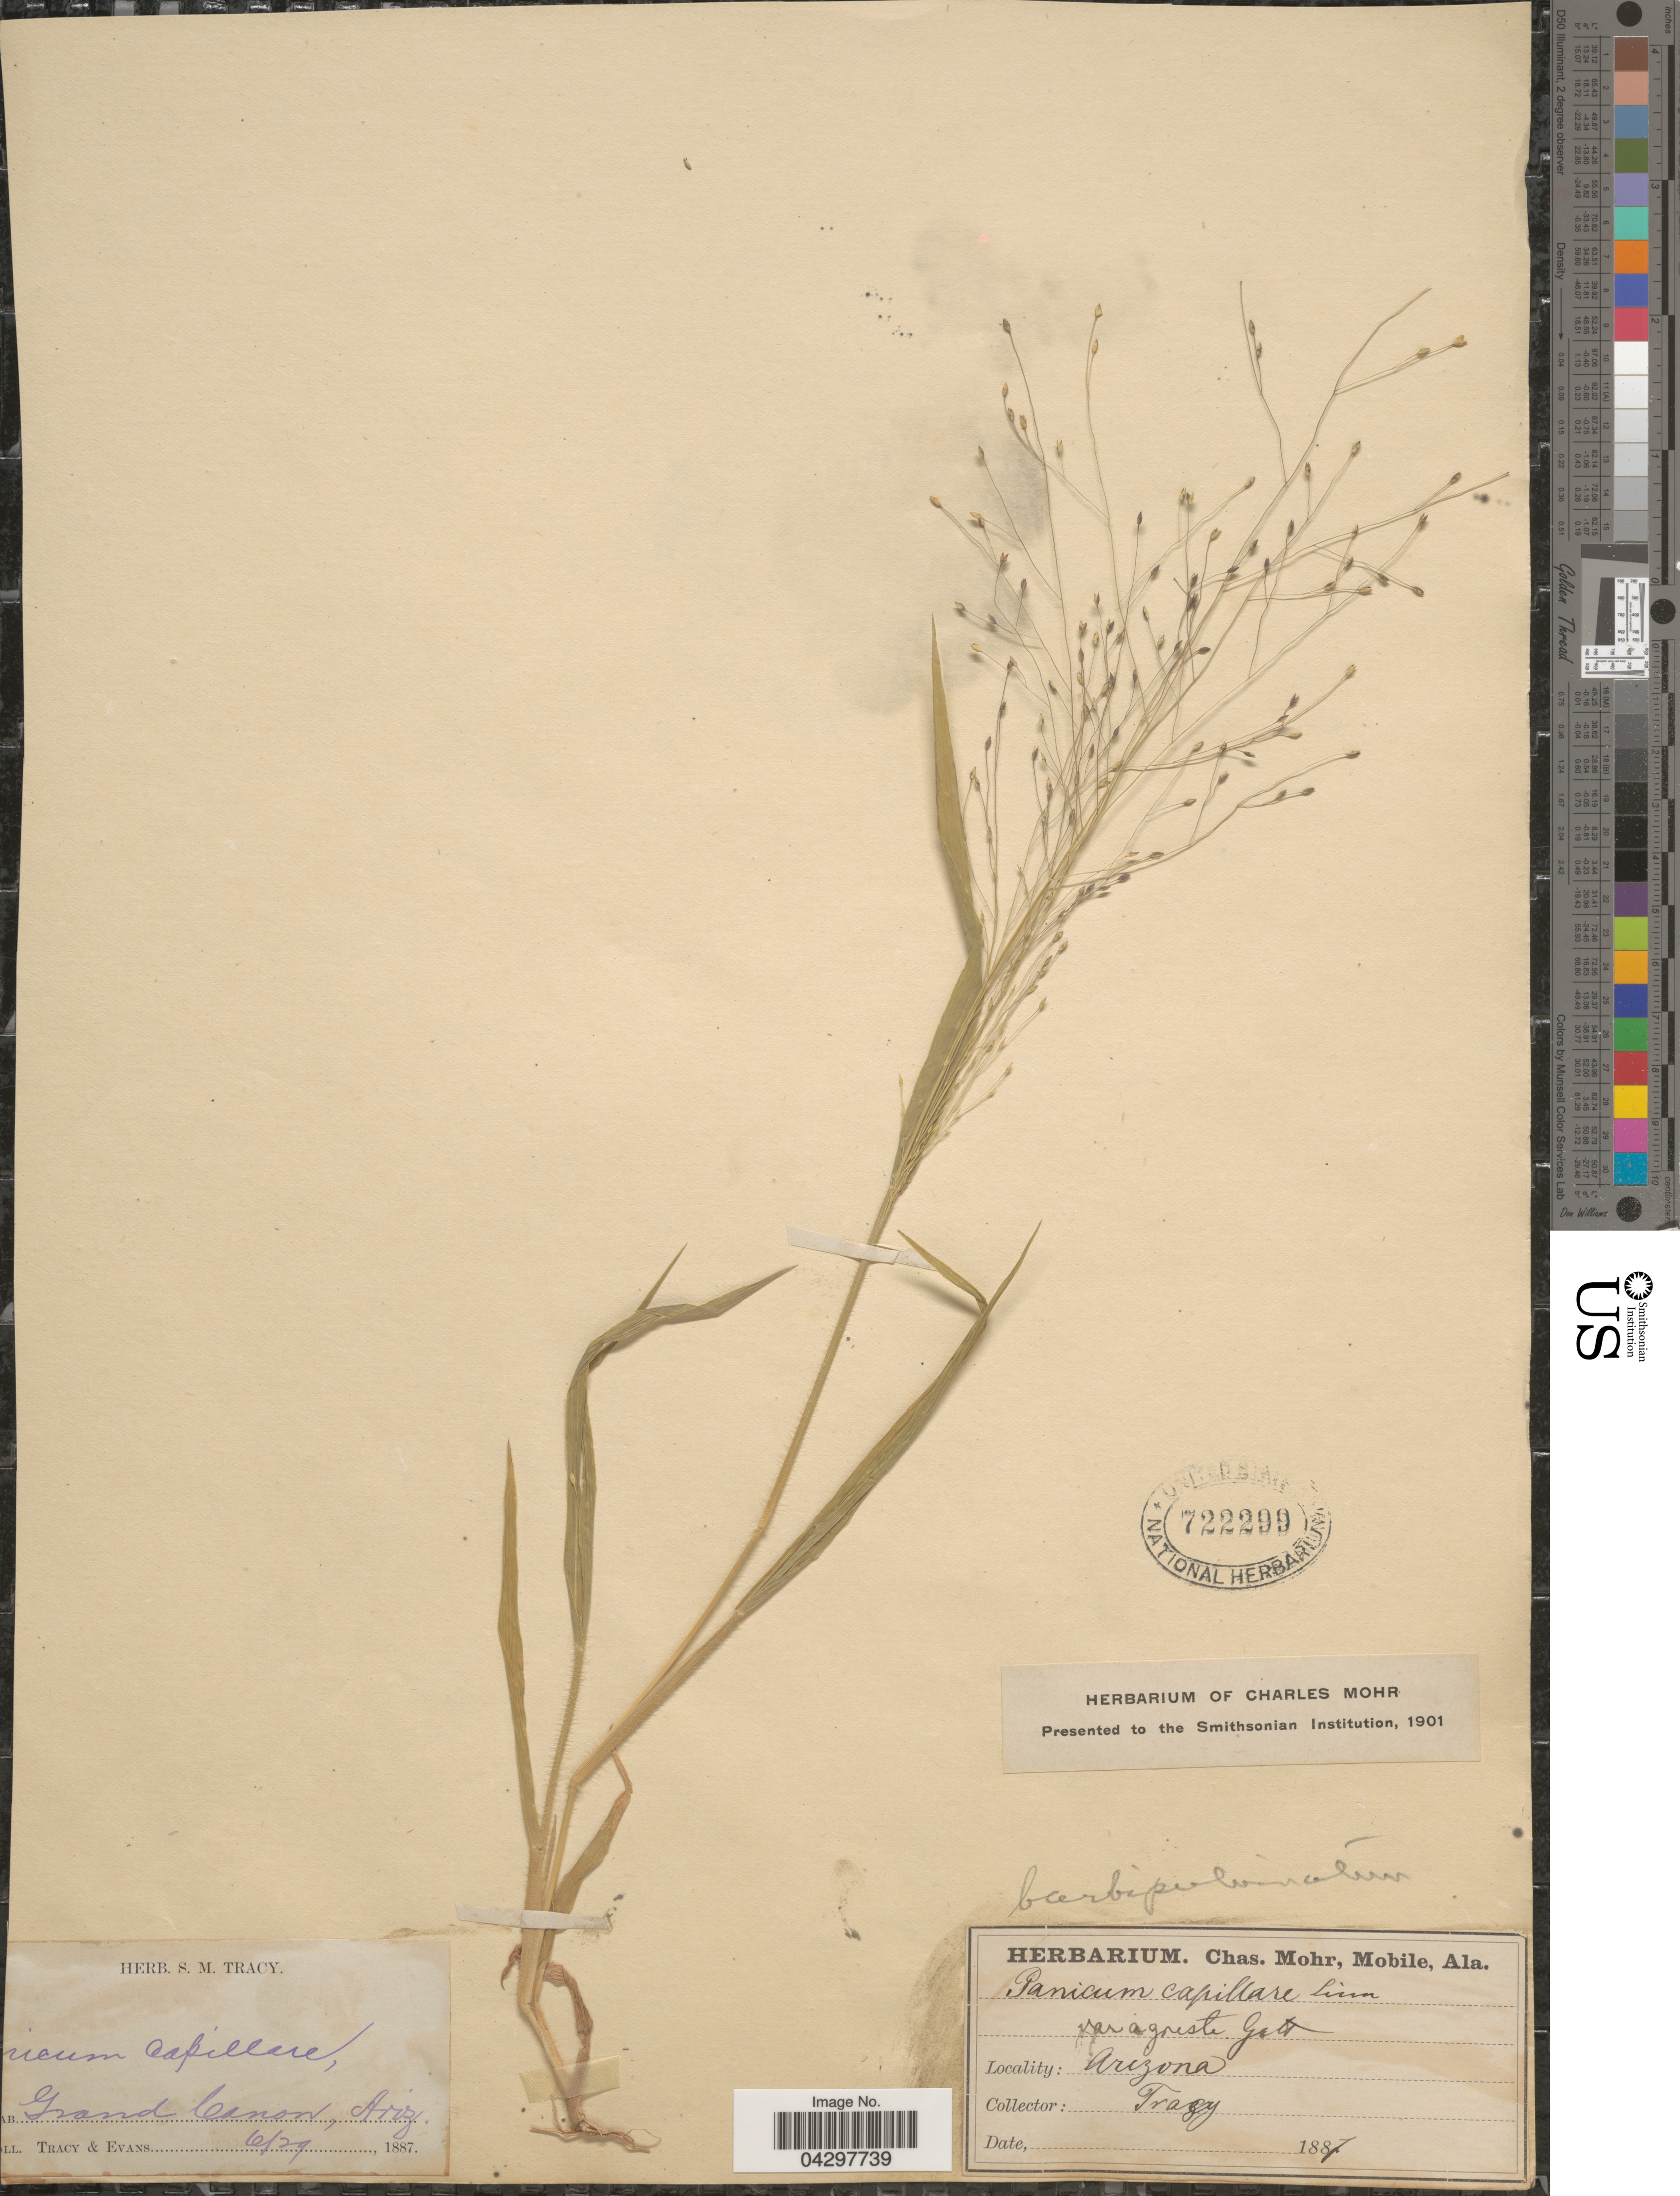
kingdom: Plantae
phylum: Tracheophyta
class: Liliopsida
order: Poales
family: Poaceae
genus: Panicum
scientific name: Panicum capillare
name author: L.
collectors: -. Tracy & -- Evans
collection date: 1887-06-29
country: United States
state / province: Arizona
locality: Grand Canon.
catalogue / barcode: US 722299